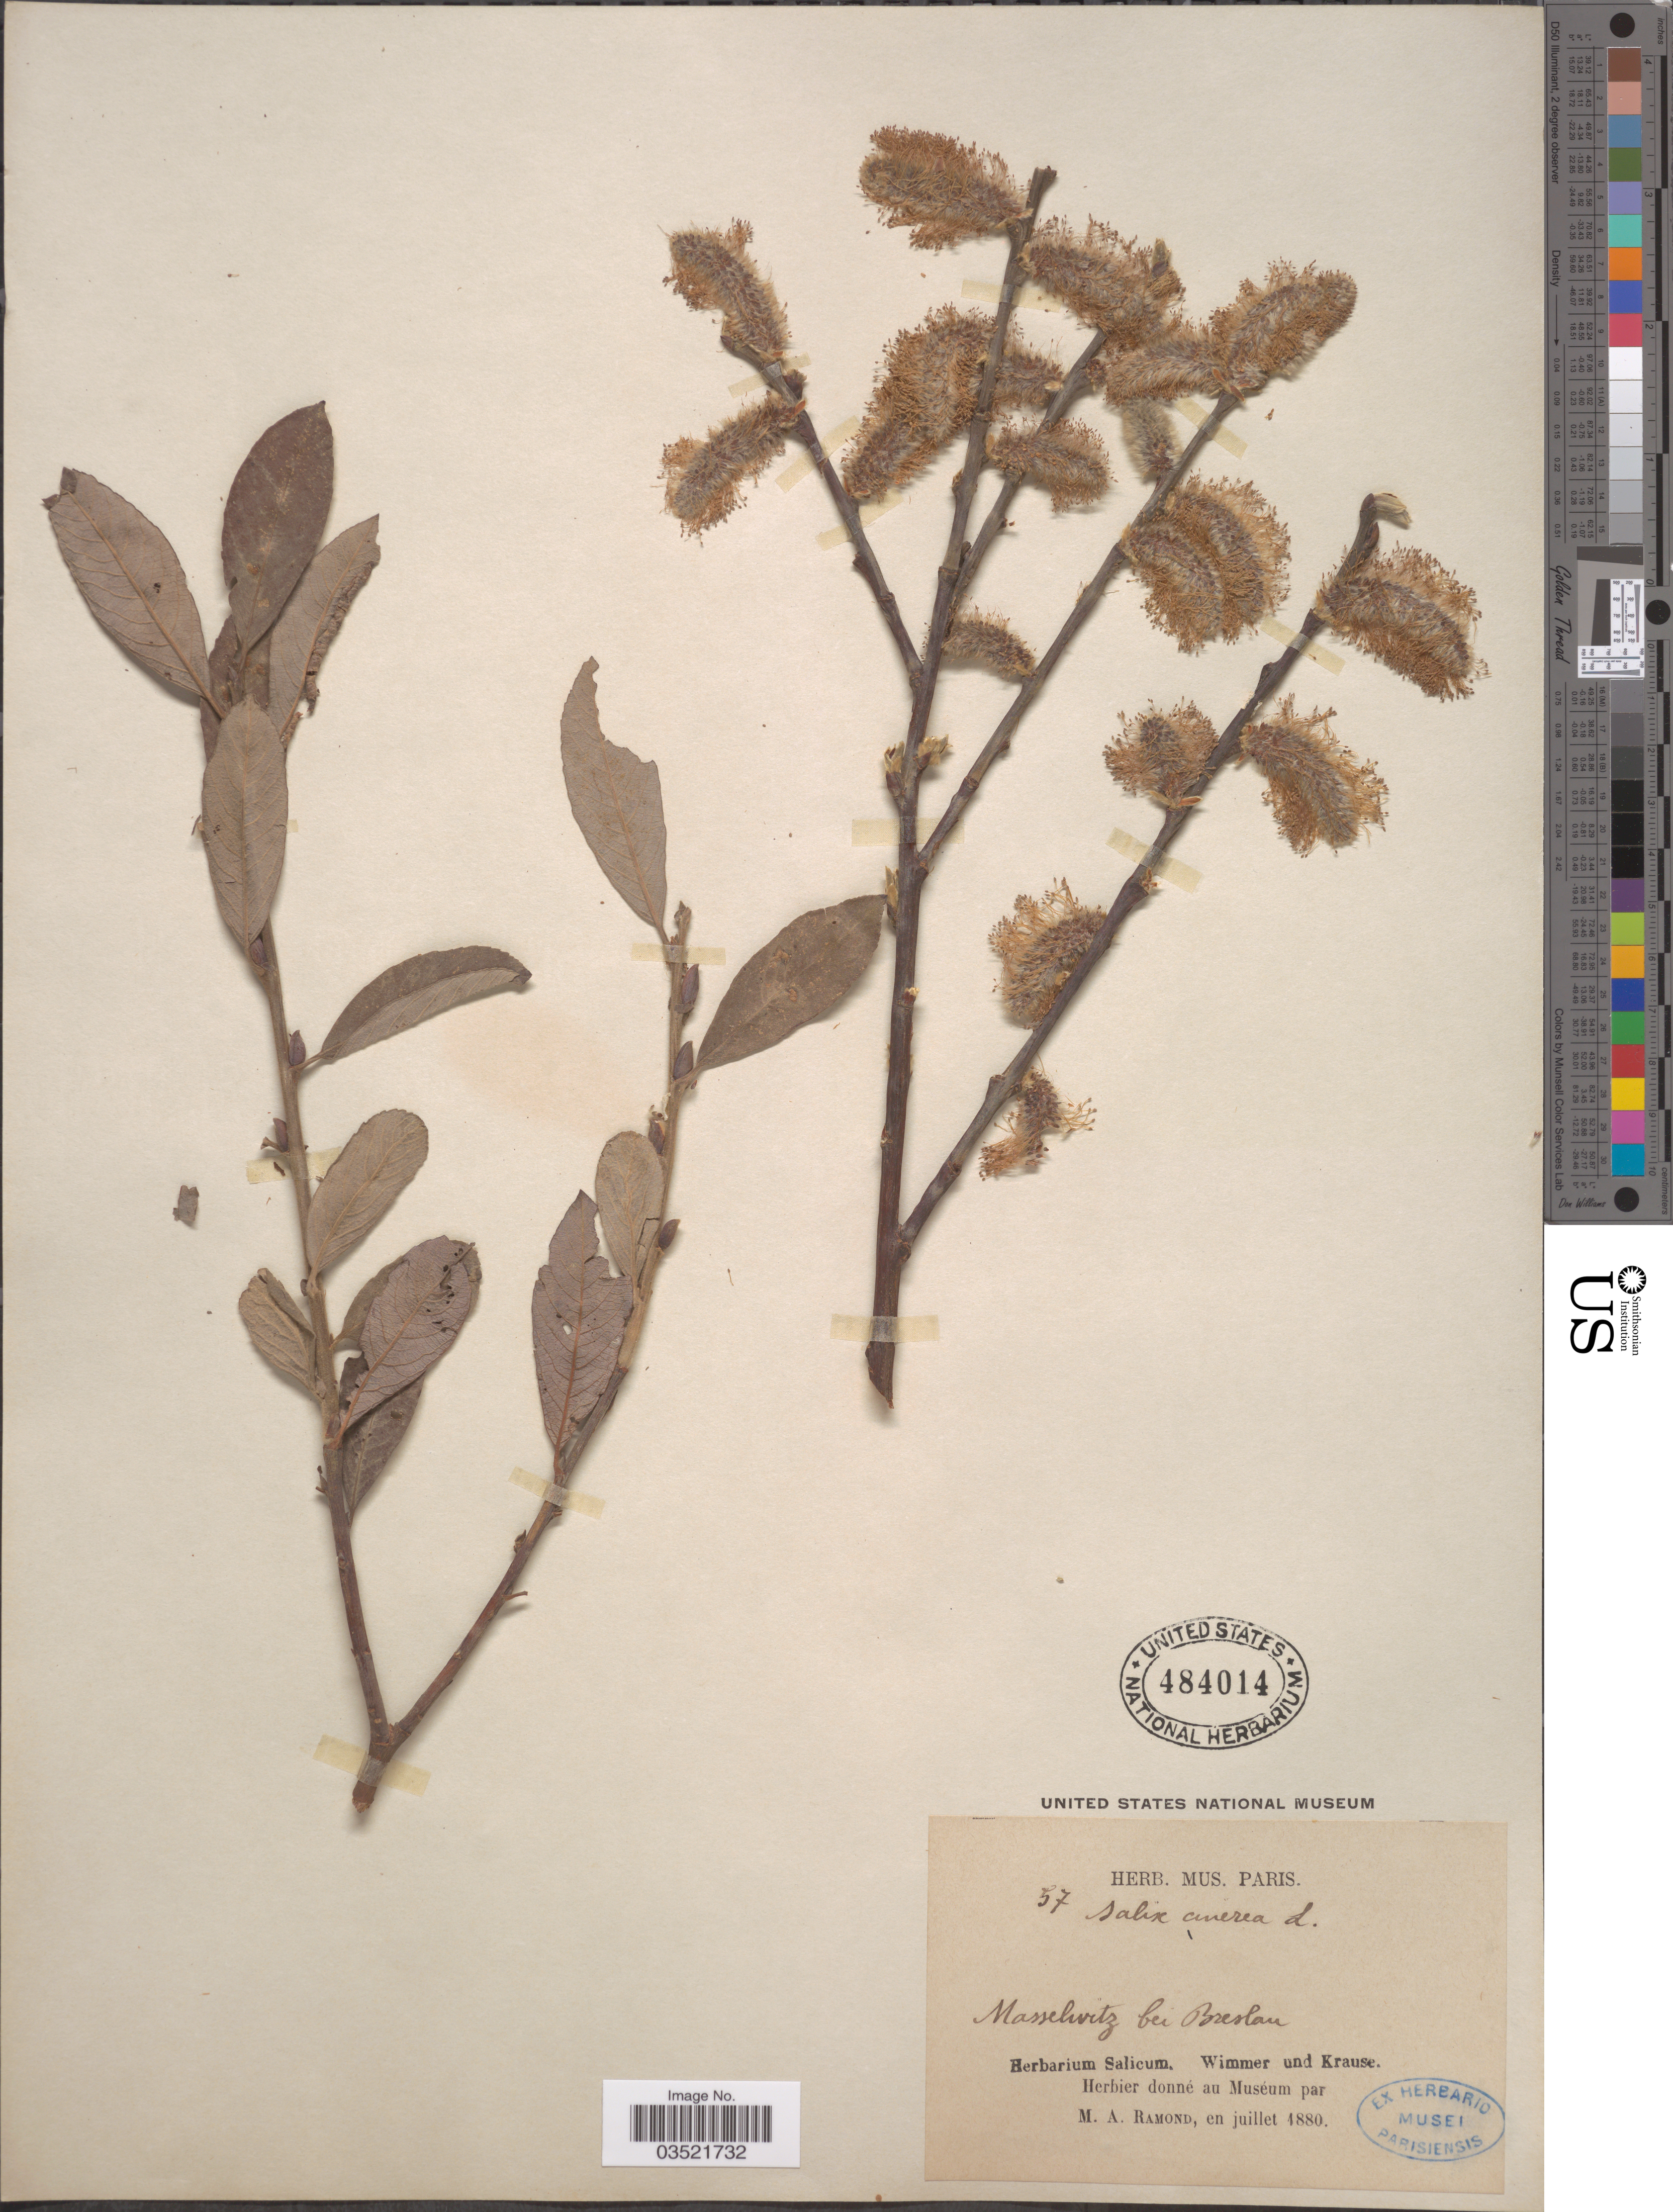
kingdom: Plantae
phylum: Tracheophyta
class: Magnoliopsida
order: Malpighiales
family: Salicaceae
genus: Salix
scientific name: Salix cinerea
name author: L.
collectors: Wimmer & -- Krause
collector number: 57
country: Poland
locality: Masselwitz bei Breslau.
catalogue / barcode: US 484014